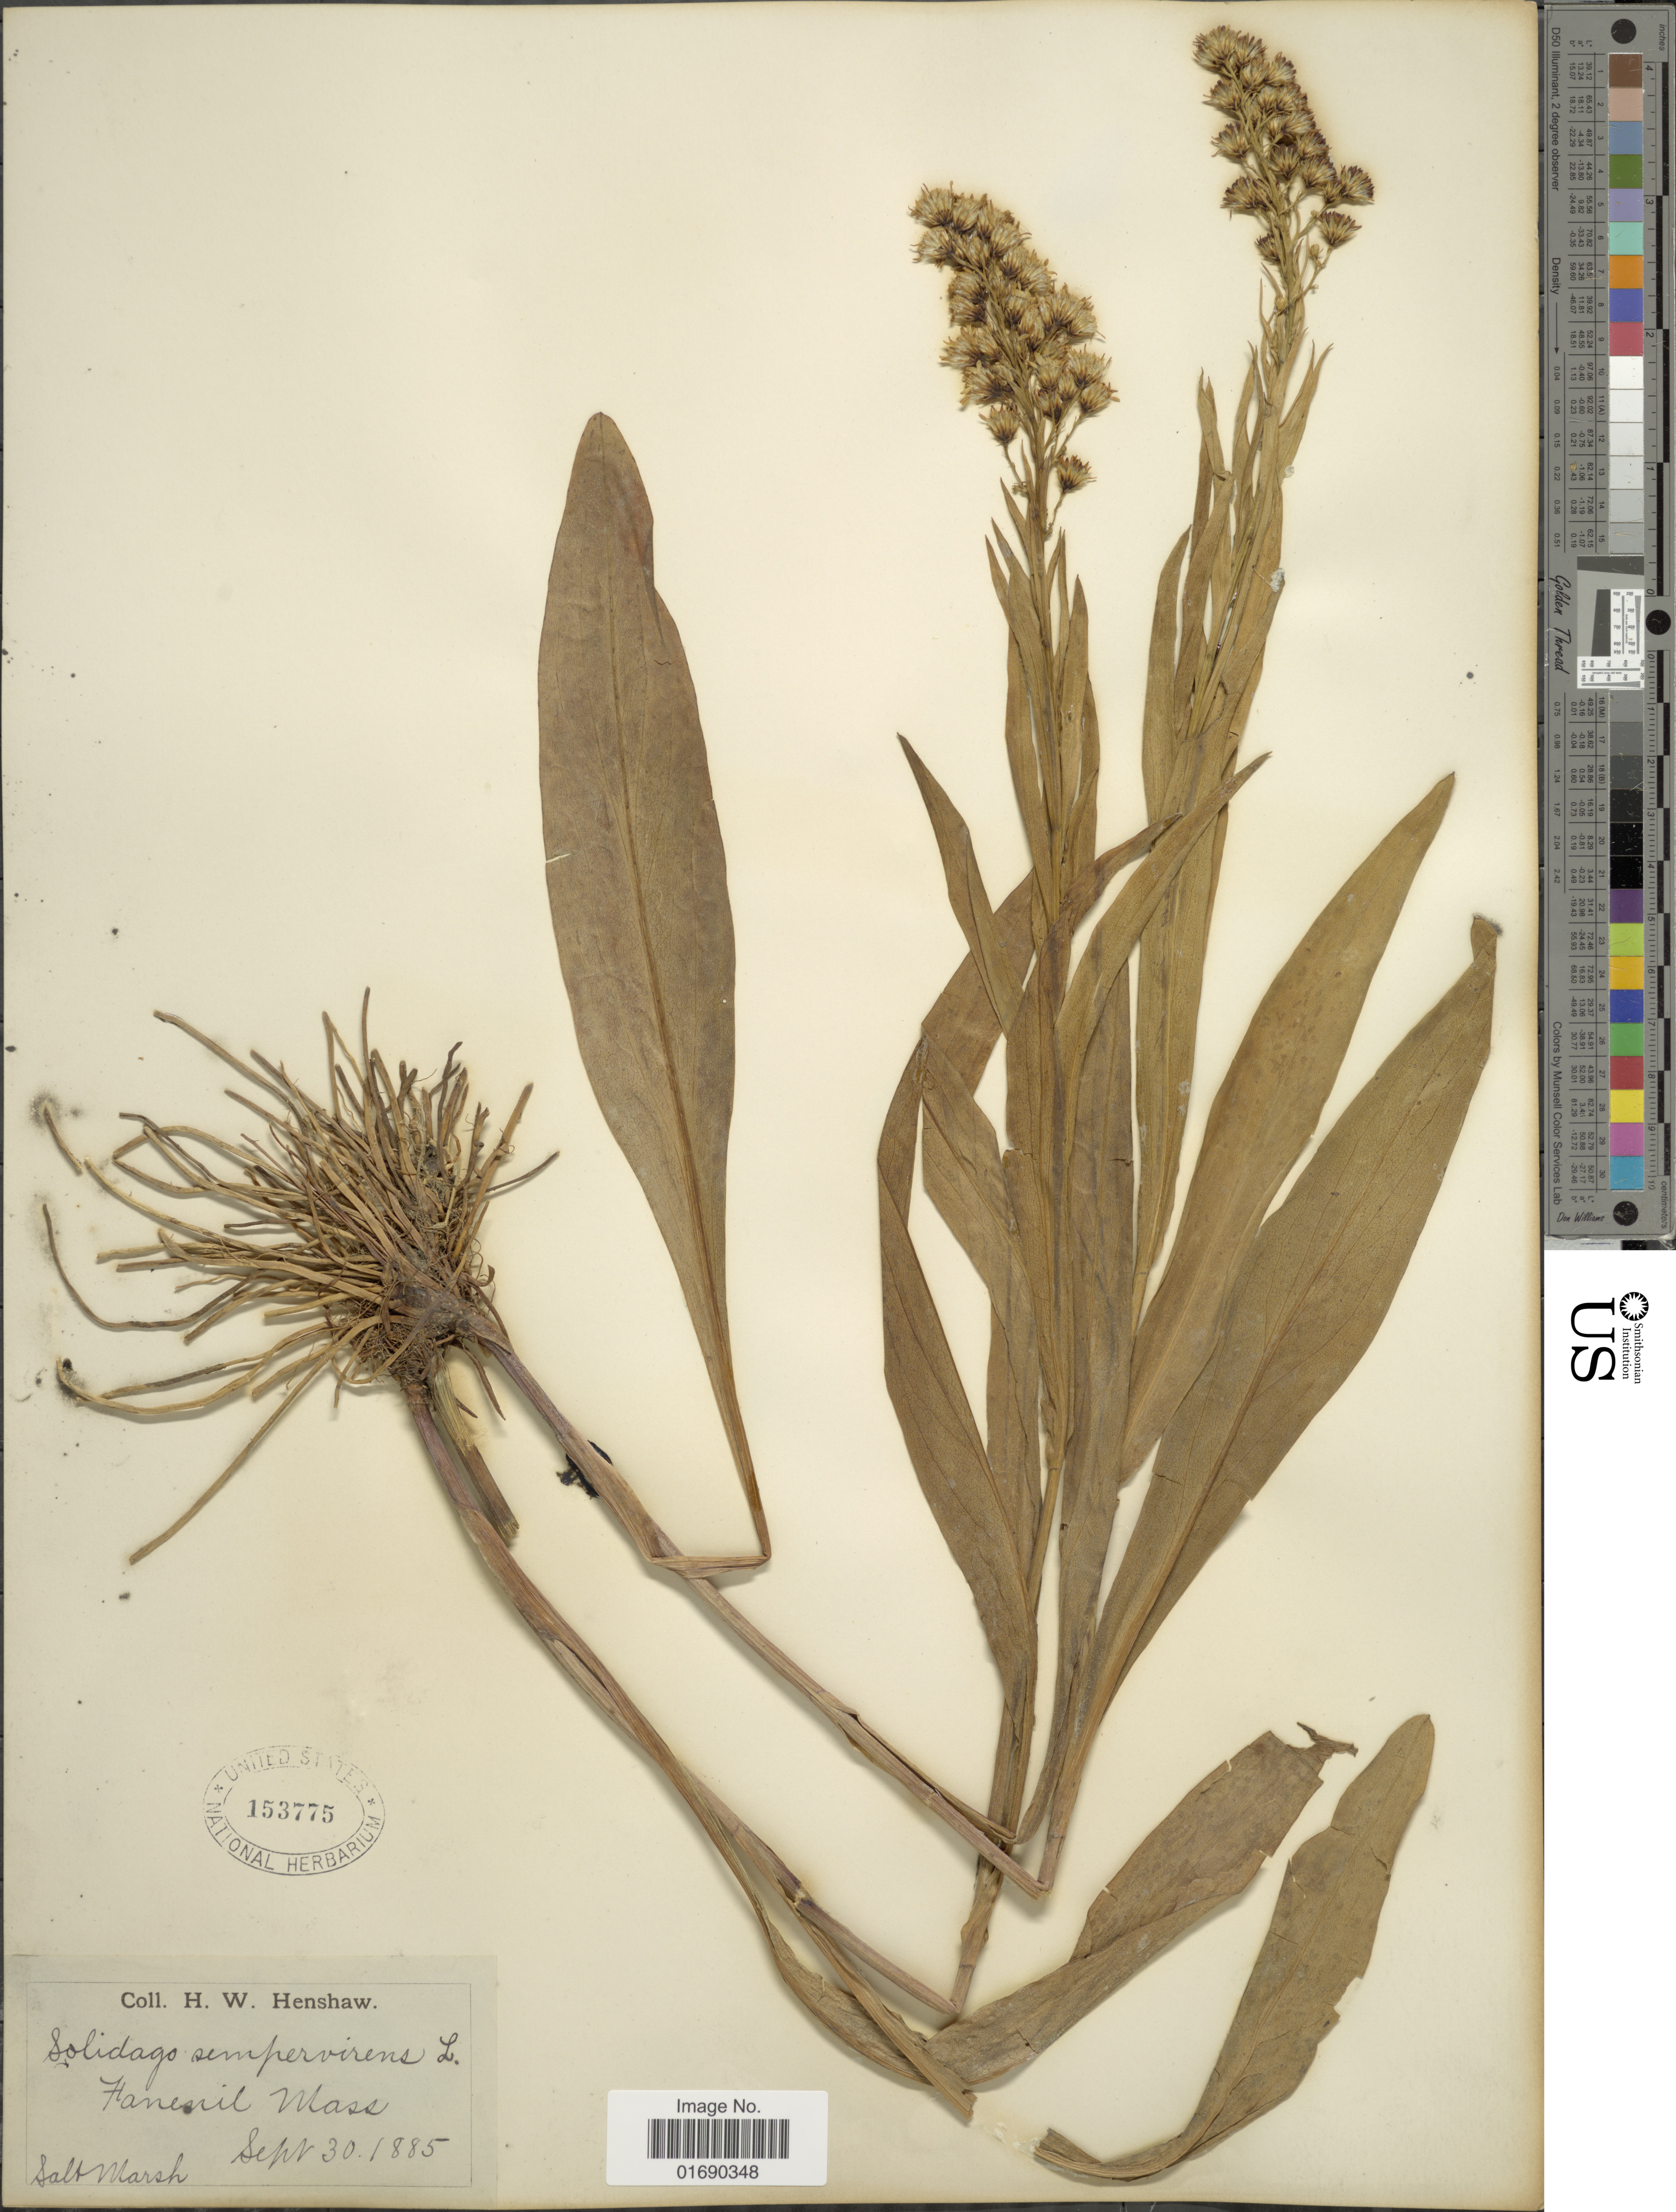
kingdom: Plantae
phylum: Tracheophyta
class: Magnoliopsida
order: Asterales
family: Asteraceae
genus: Solidago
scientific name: Solidago sempervirens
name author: L.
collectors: H. Henshaw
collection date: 1885-09-30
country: United States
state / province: Massachusetts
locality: Hanehil, Salt Marsh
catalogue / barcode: US 153775